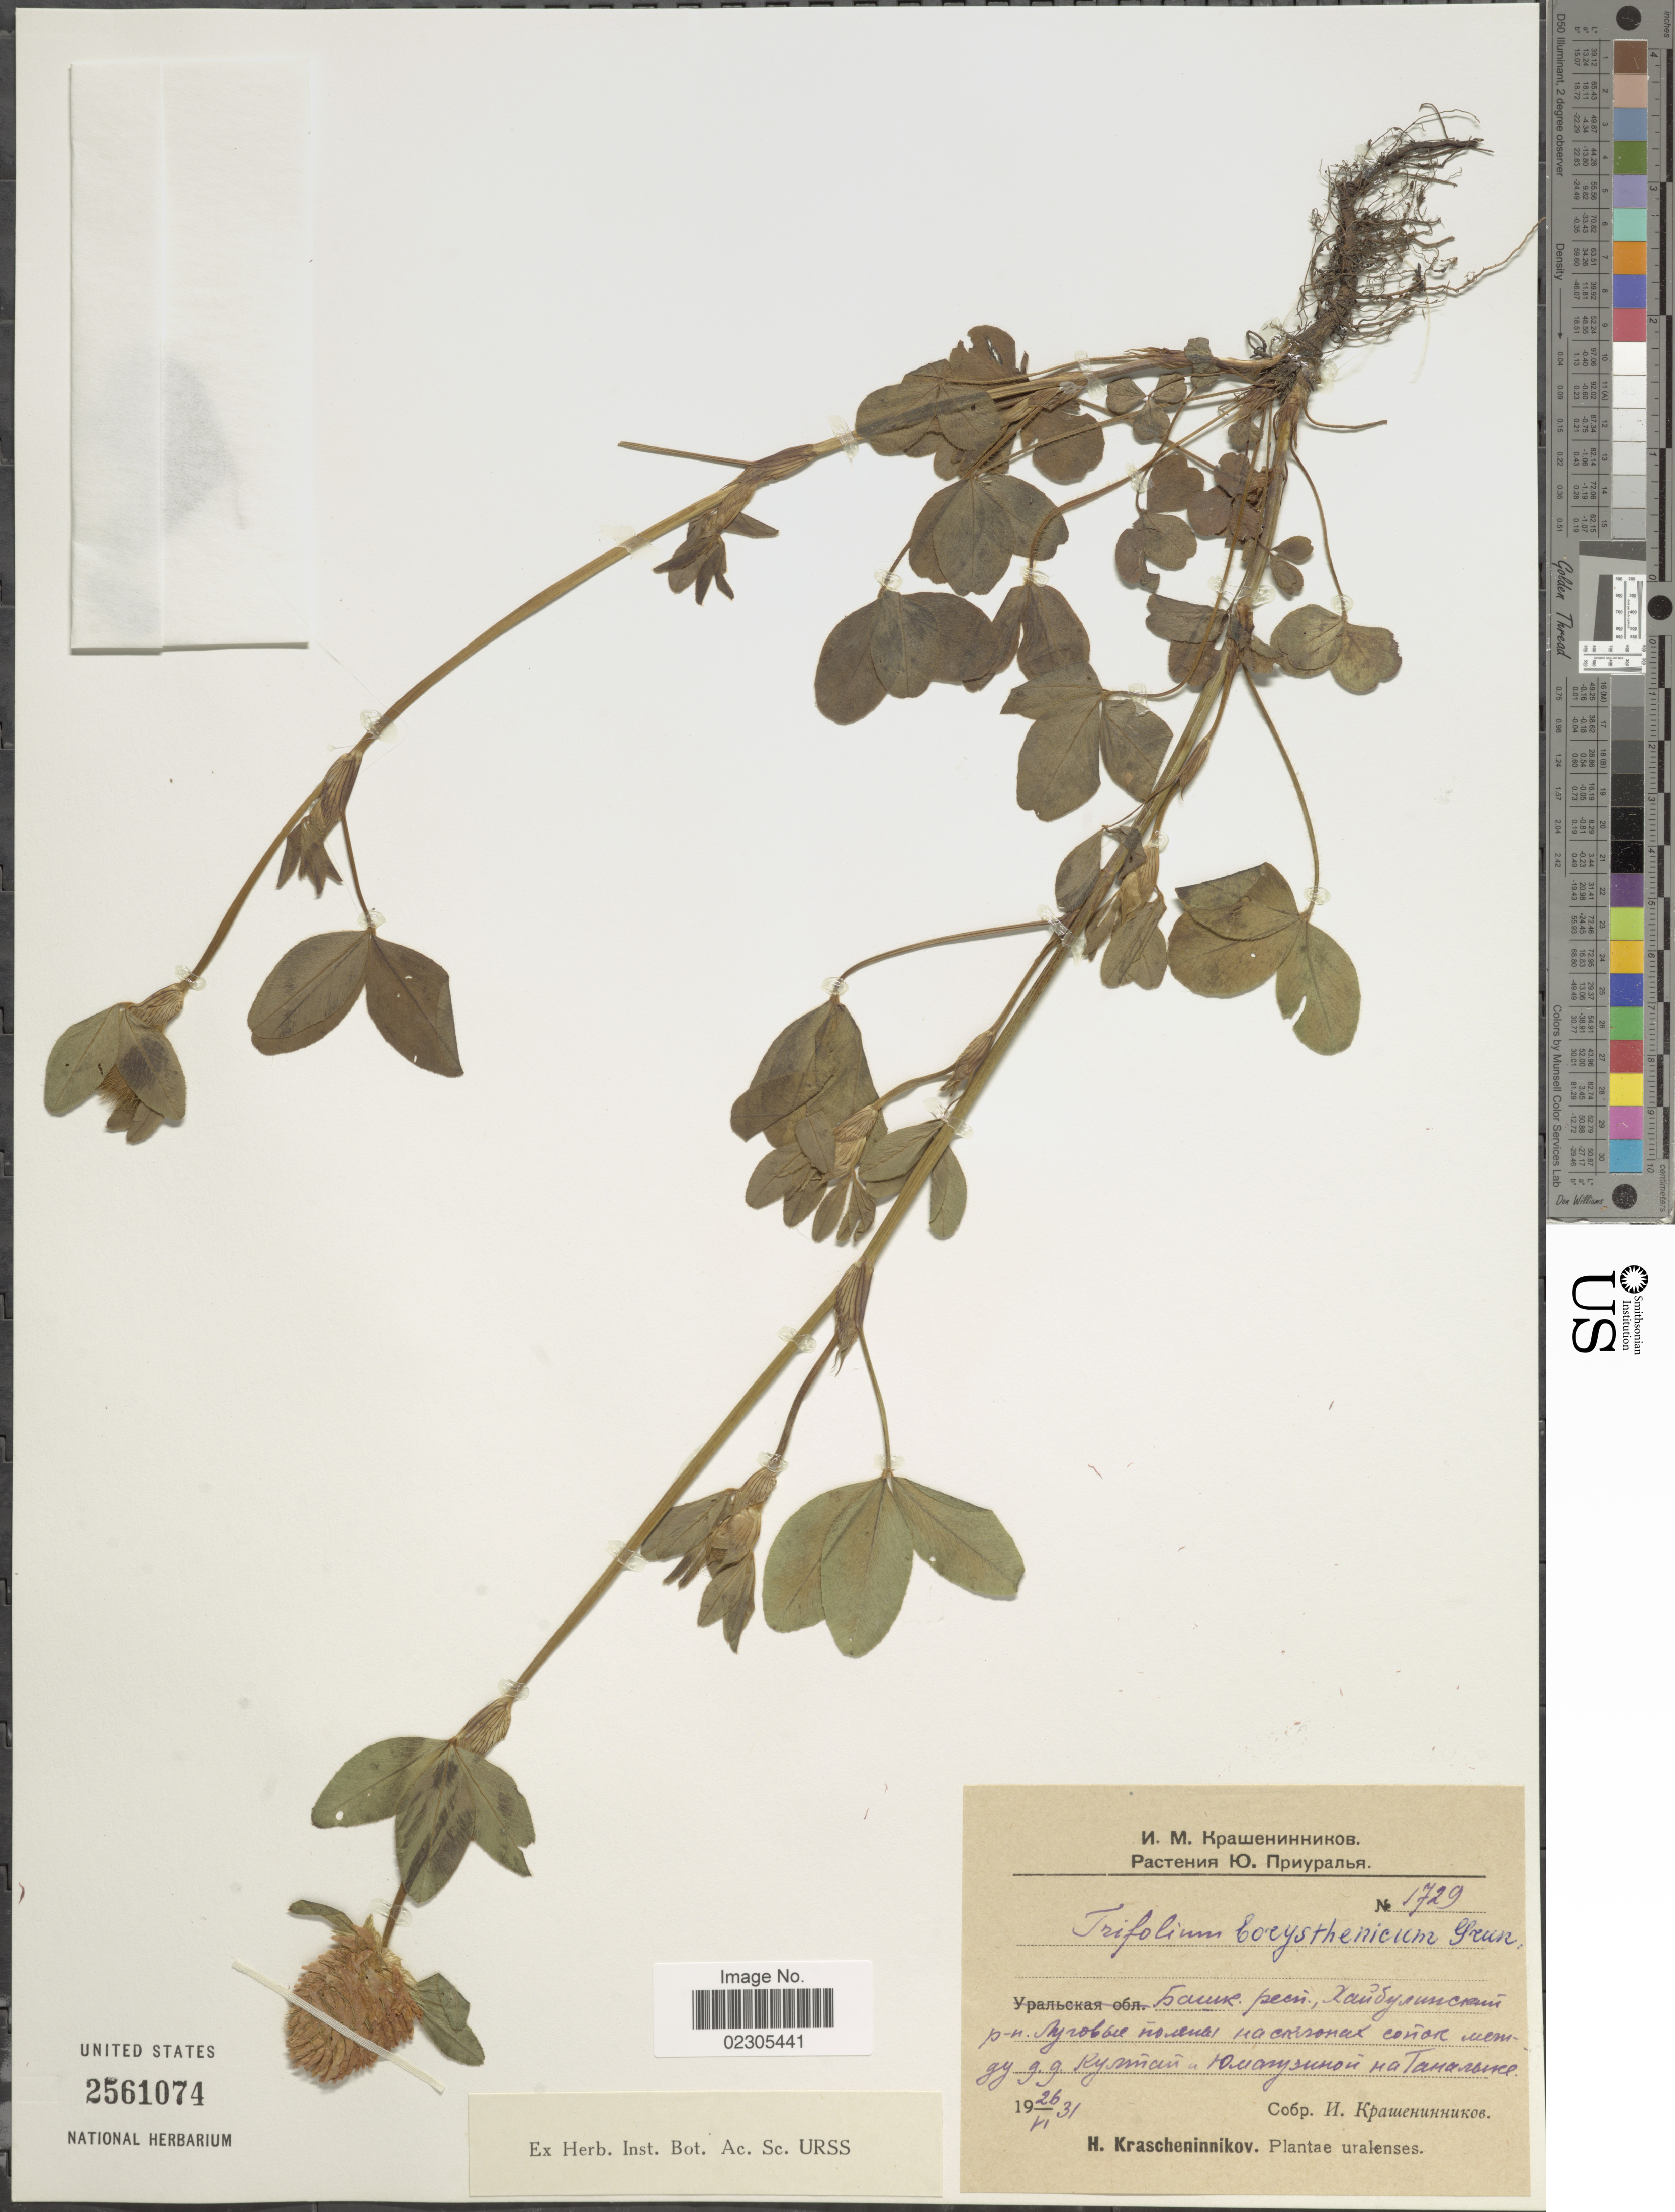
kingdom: Plantae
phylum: Tracheophyta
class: Magnoliopsida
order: Fabales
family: Fabaceae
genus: Trifolium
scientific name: Trifolium sp.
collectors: H. Krascheninnikov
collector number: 1729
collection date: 1931-06-26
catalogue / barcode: US 2561074